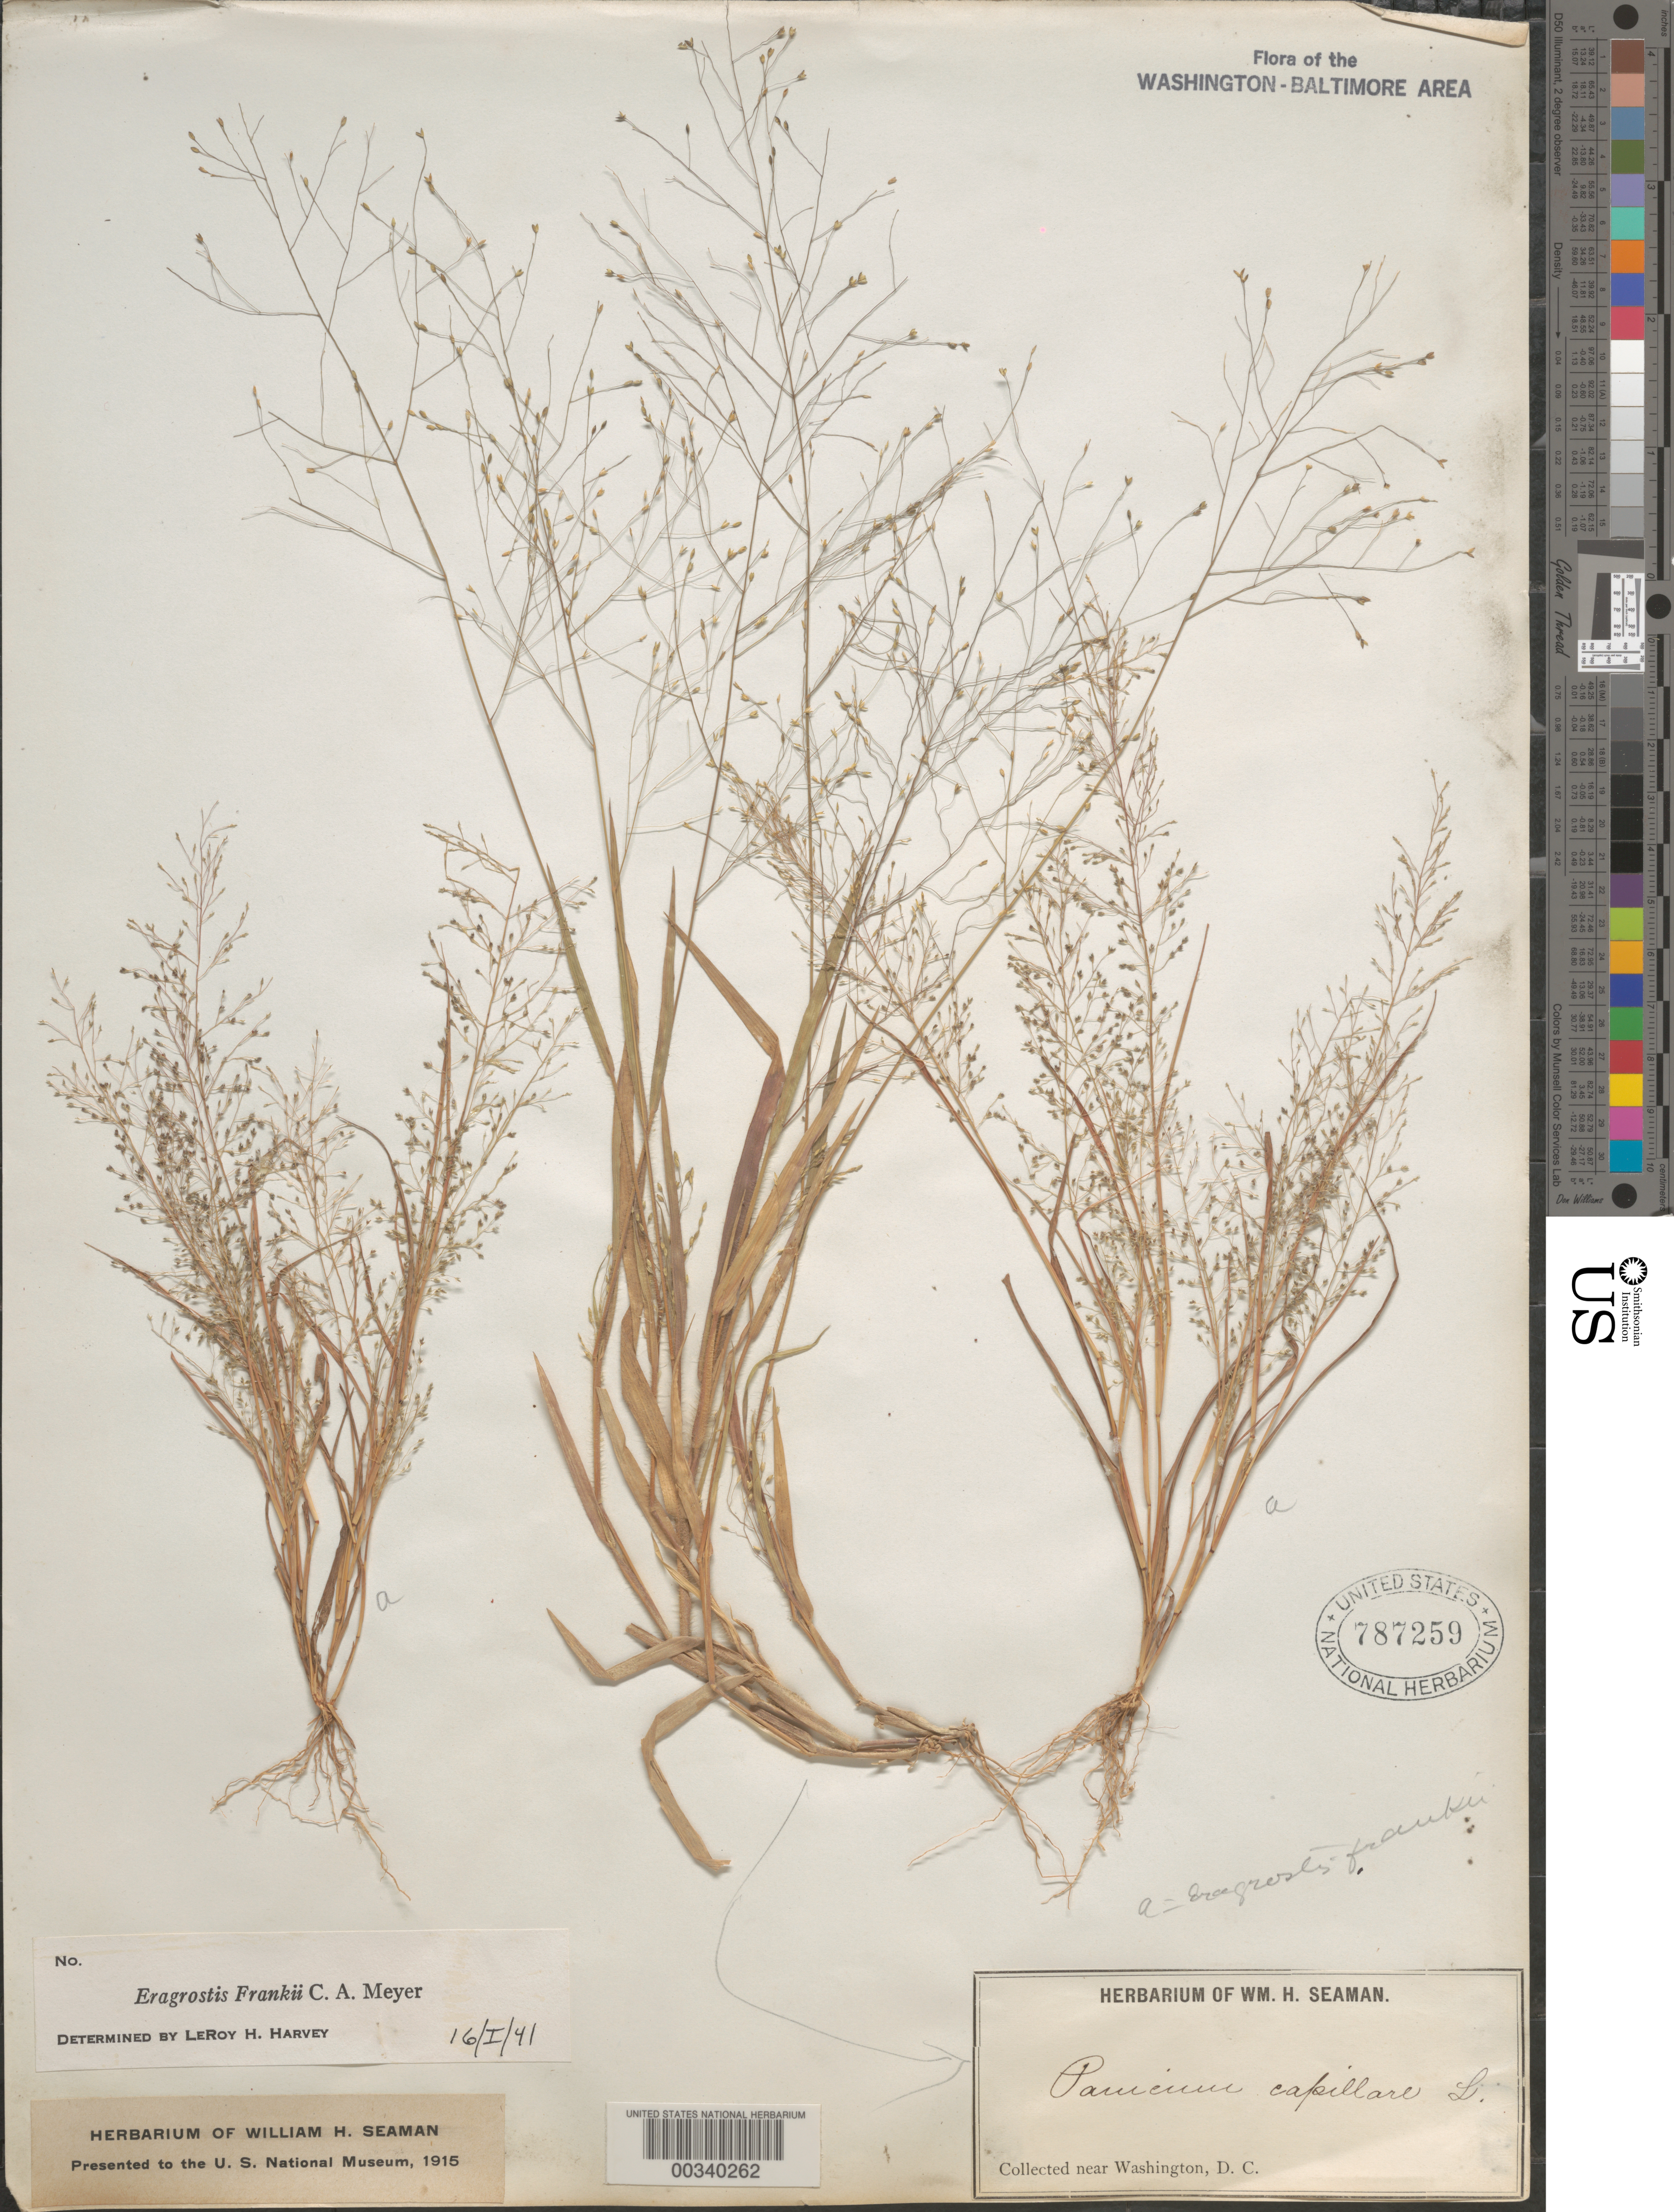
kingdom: Plantae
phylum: Tracheophyta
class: Liliopsida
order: Poales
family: Poaceae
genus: Eragrostis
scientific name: Eragrostis frankii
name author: C.A. Mey. ex Steud.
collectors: W. Seaman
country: United States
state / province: District of Columbia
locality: Washington DC area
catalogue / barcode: US 787259